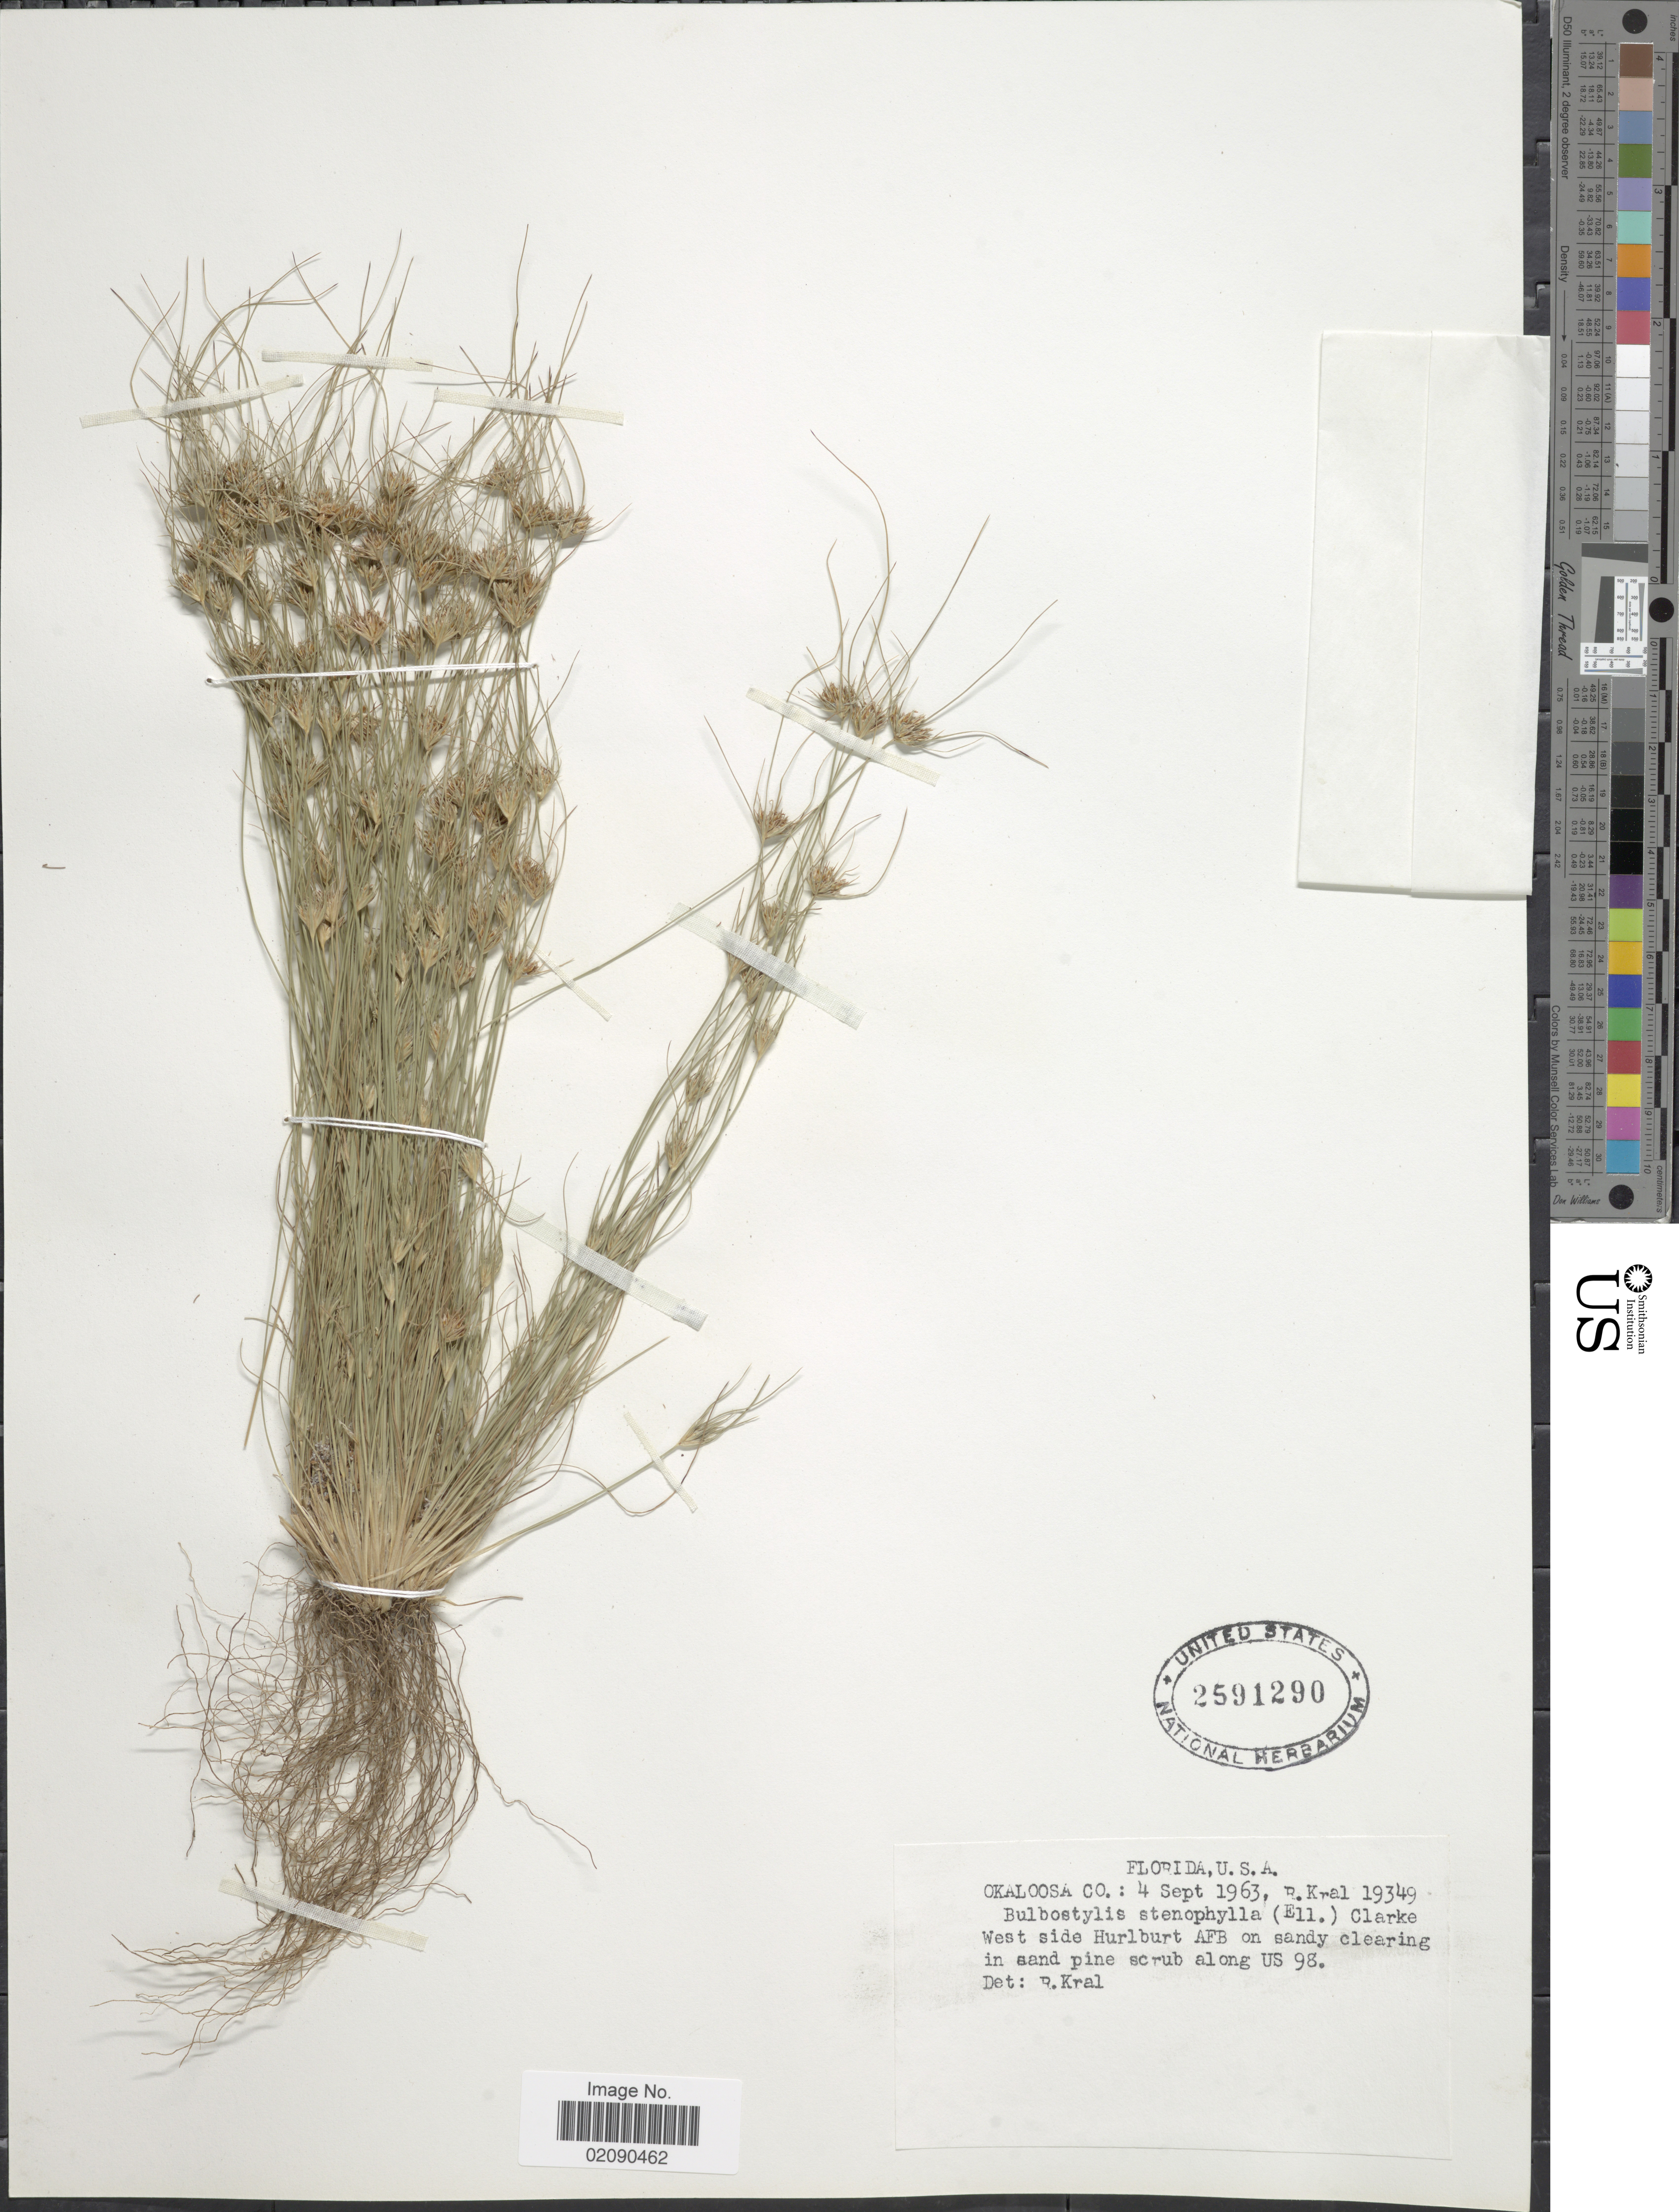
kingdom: Plantae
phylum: Tracheophyta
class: Liliopsida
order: Poales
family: Cyperaceae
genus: Bulbostylis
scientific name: Bulbostylis stenophylla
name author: (Elliott) C.B. Clarke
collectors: R. Kral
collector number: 19349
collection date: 1963-09-04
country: United States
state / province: Florida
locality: Okaloosa Co; West side Hurlburt AFB on sandy clearing in sanf pine scrub along US 98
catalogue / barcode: US 2591290